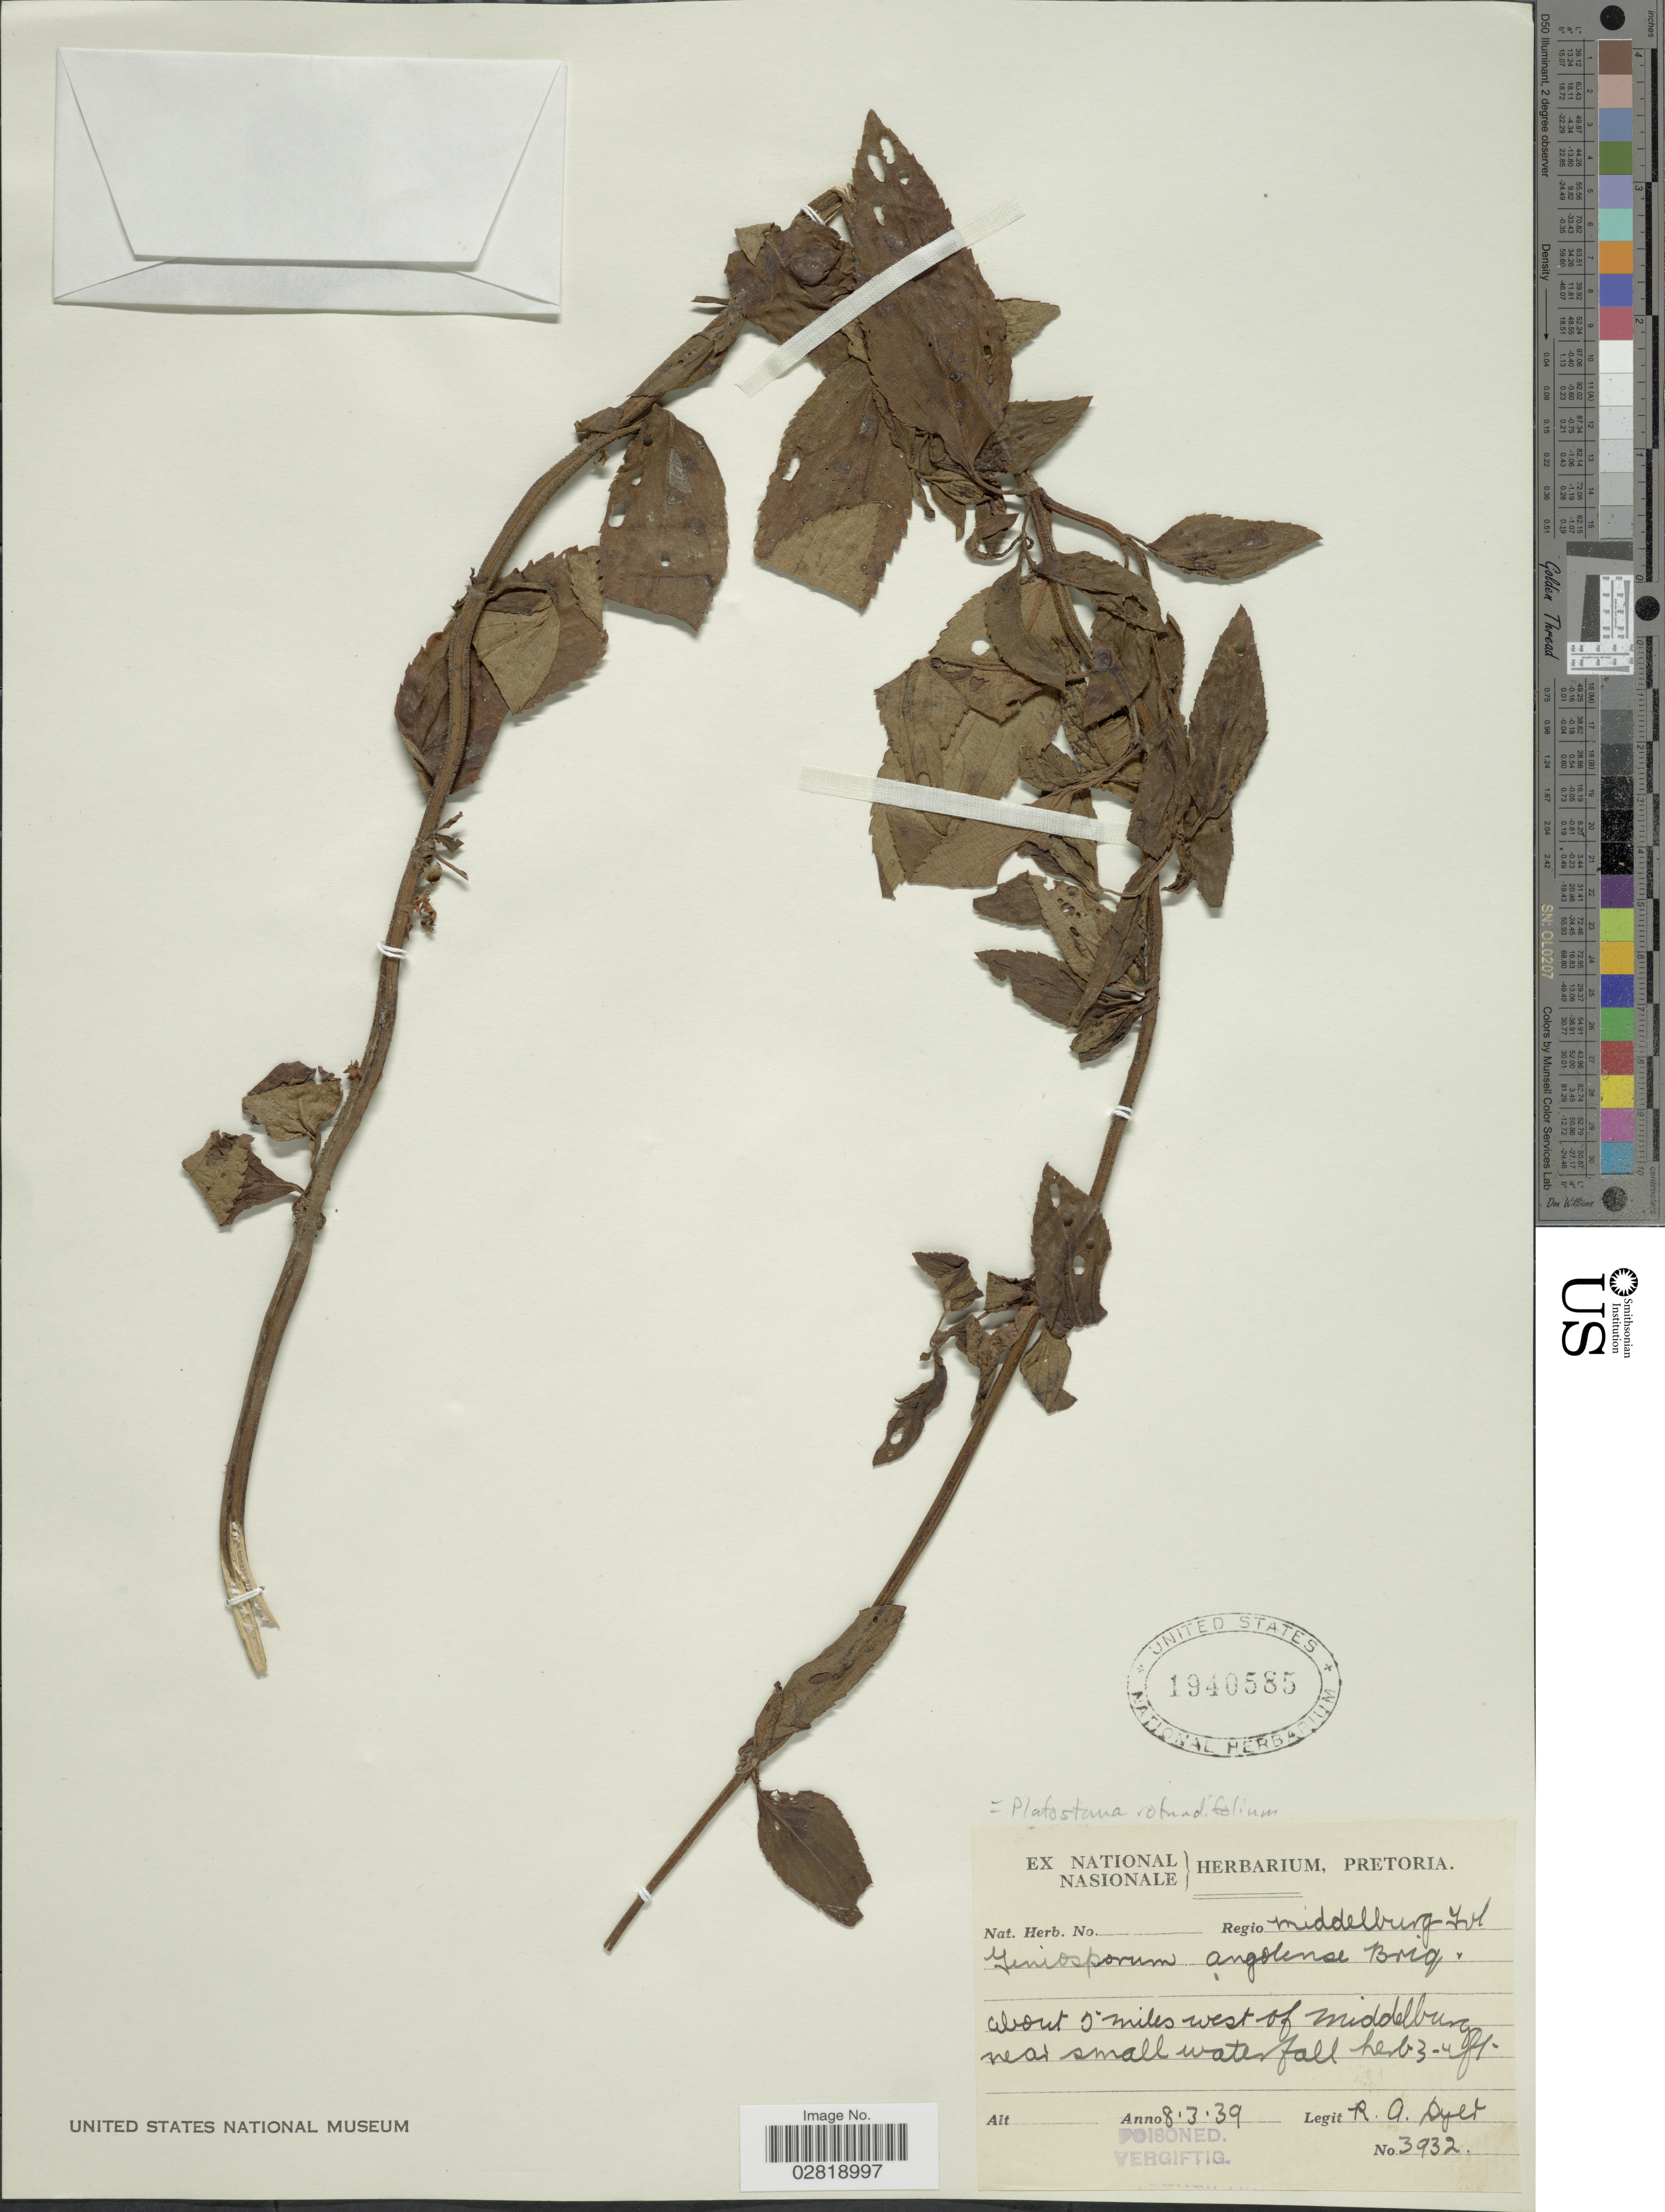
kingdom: Plantae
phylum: Tracheophyta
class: Magnoliopsida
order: Lamiales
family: Lamiaceae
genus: Platostoma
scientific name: Platostoma rotundifolium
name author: (Briq.) A.J. Paton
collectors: R. A. Dyer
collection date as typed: Transcribed d/m/y: 8/3/39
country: South Africa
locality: Regio Middelburg Tvl. About 5 miles west of Middelburg near small waterfall.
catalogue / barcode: US 1940585